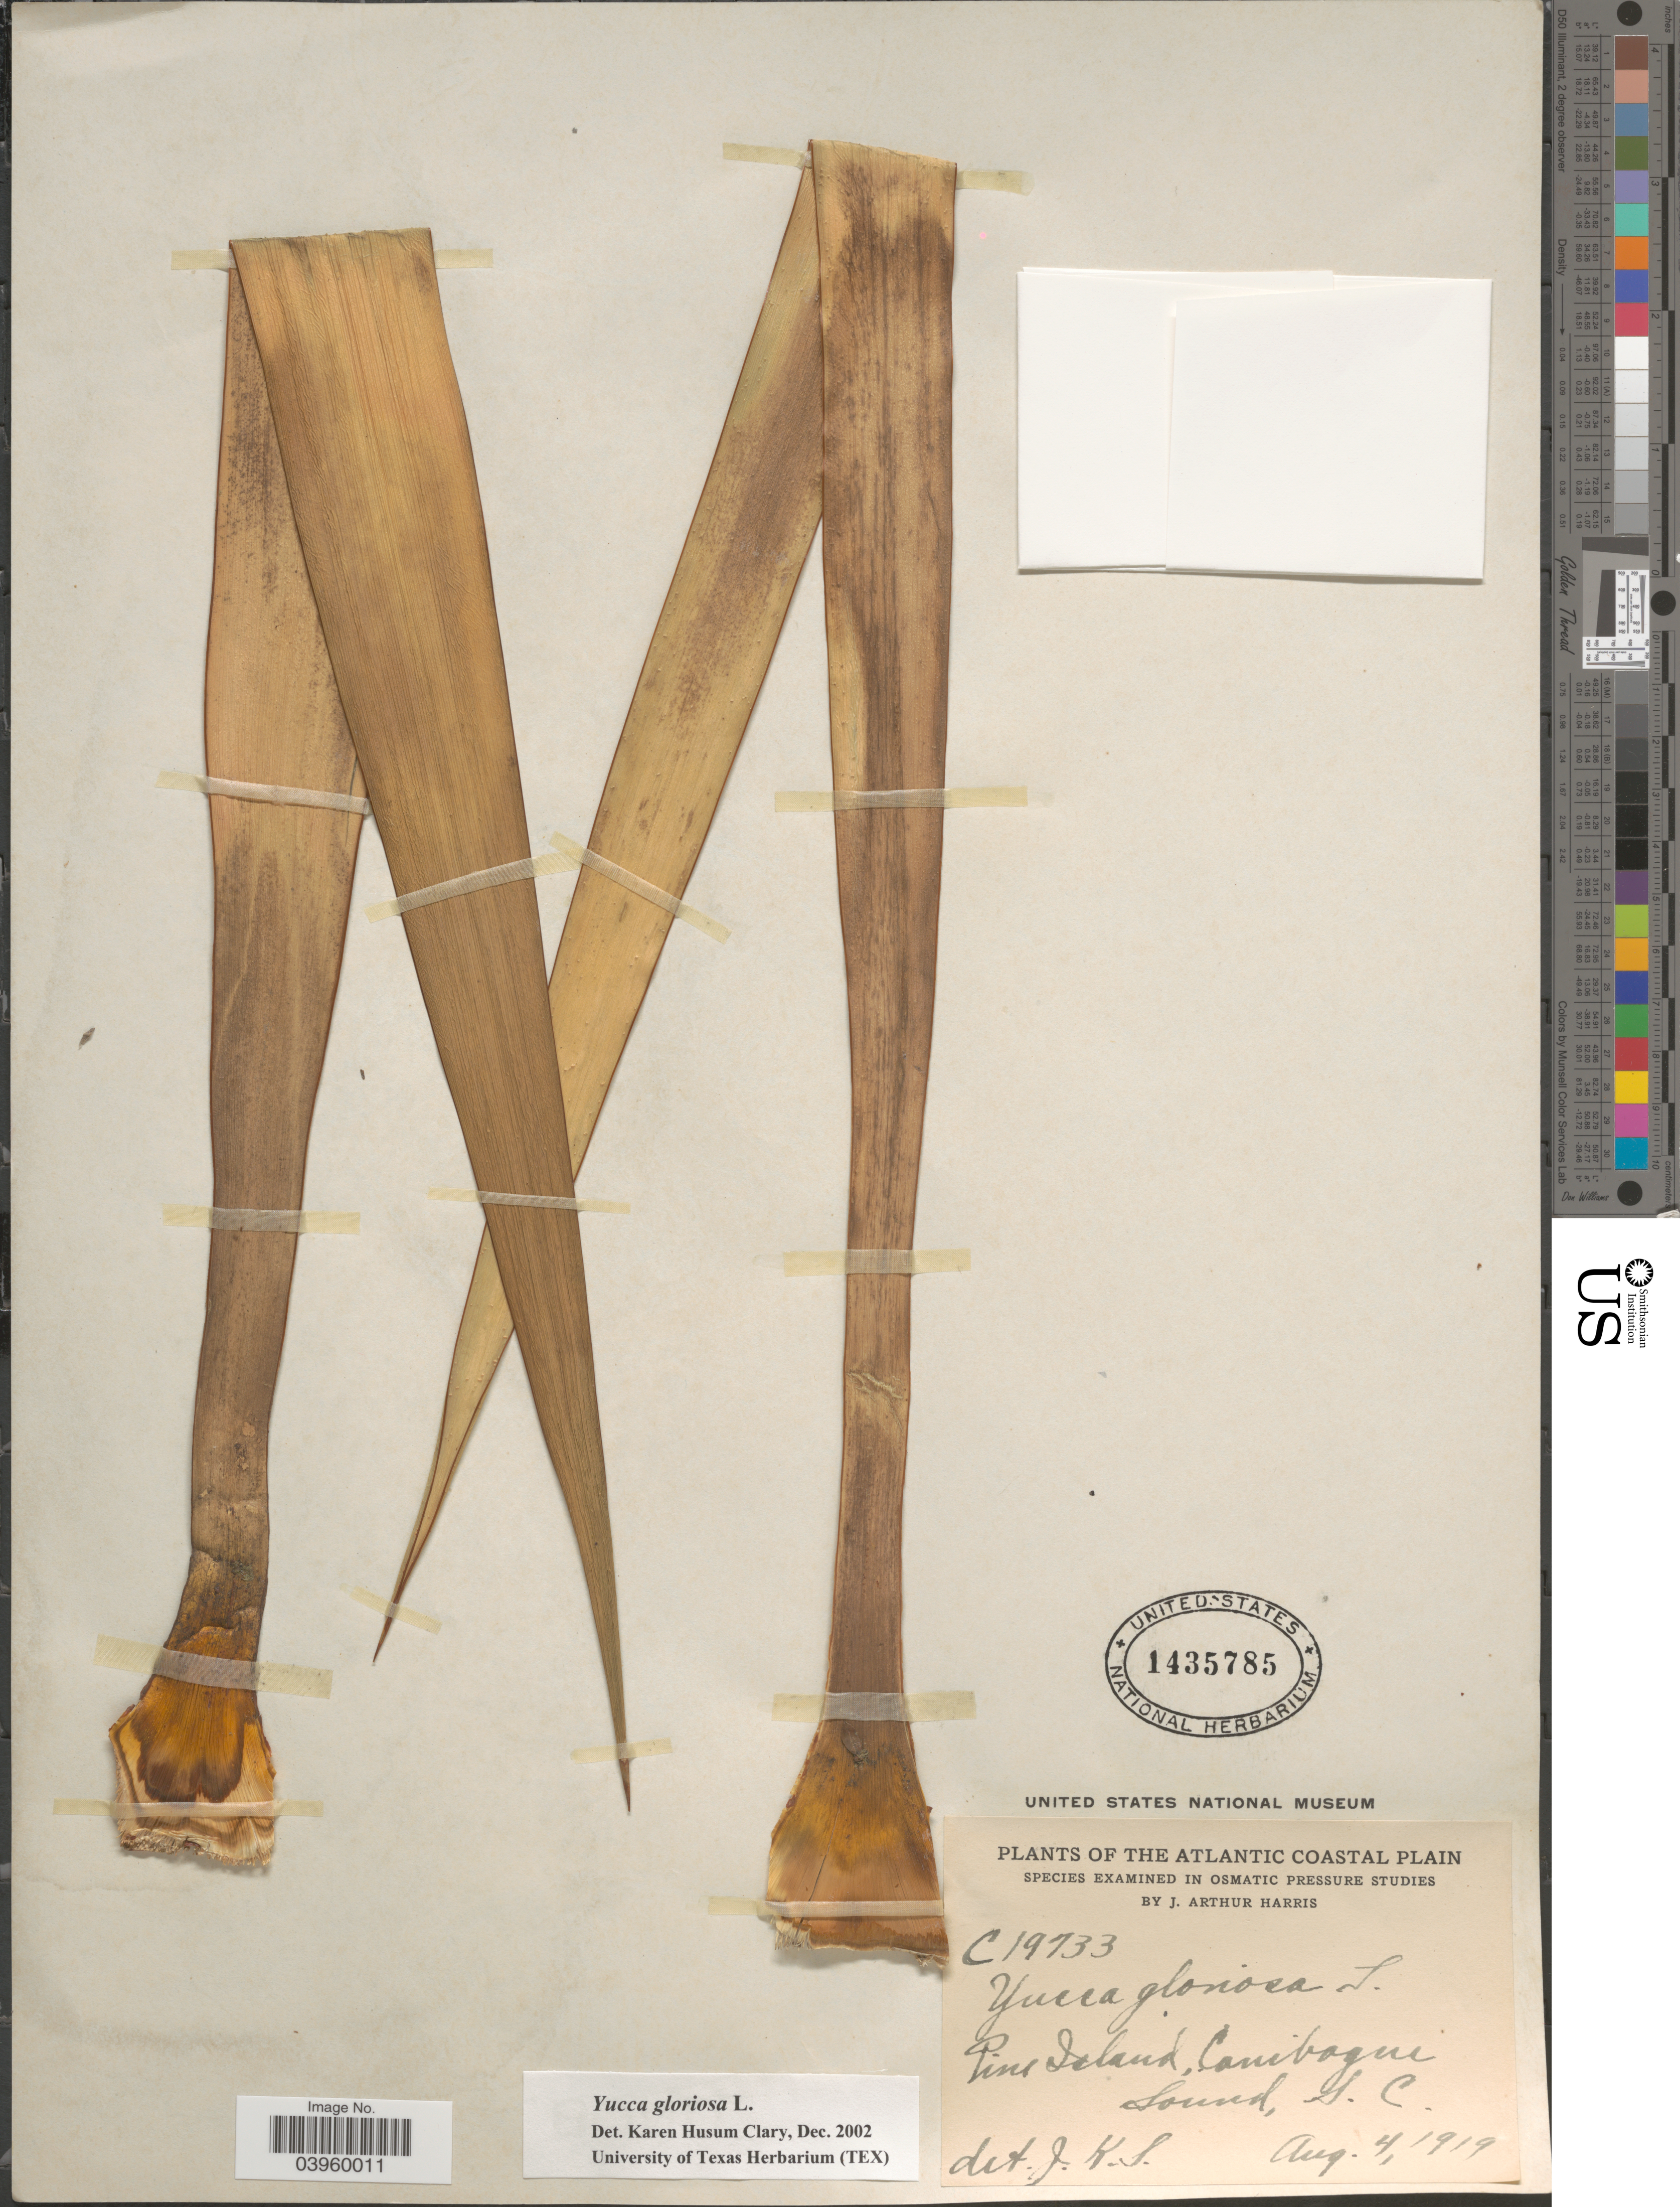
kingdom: Plantae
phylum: Tracheophyta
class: Liliopsida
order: Asparagales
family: Asparagaceae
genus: Yucca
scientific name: Yucca gloriosa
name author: L.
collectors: J. A. Harris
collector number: C19733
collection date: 1919-08-04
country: United States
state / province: South Carolina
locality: Atlantic Coastal Plain. Pine Island, Conibagni Sound.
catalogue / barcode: US 1435785